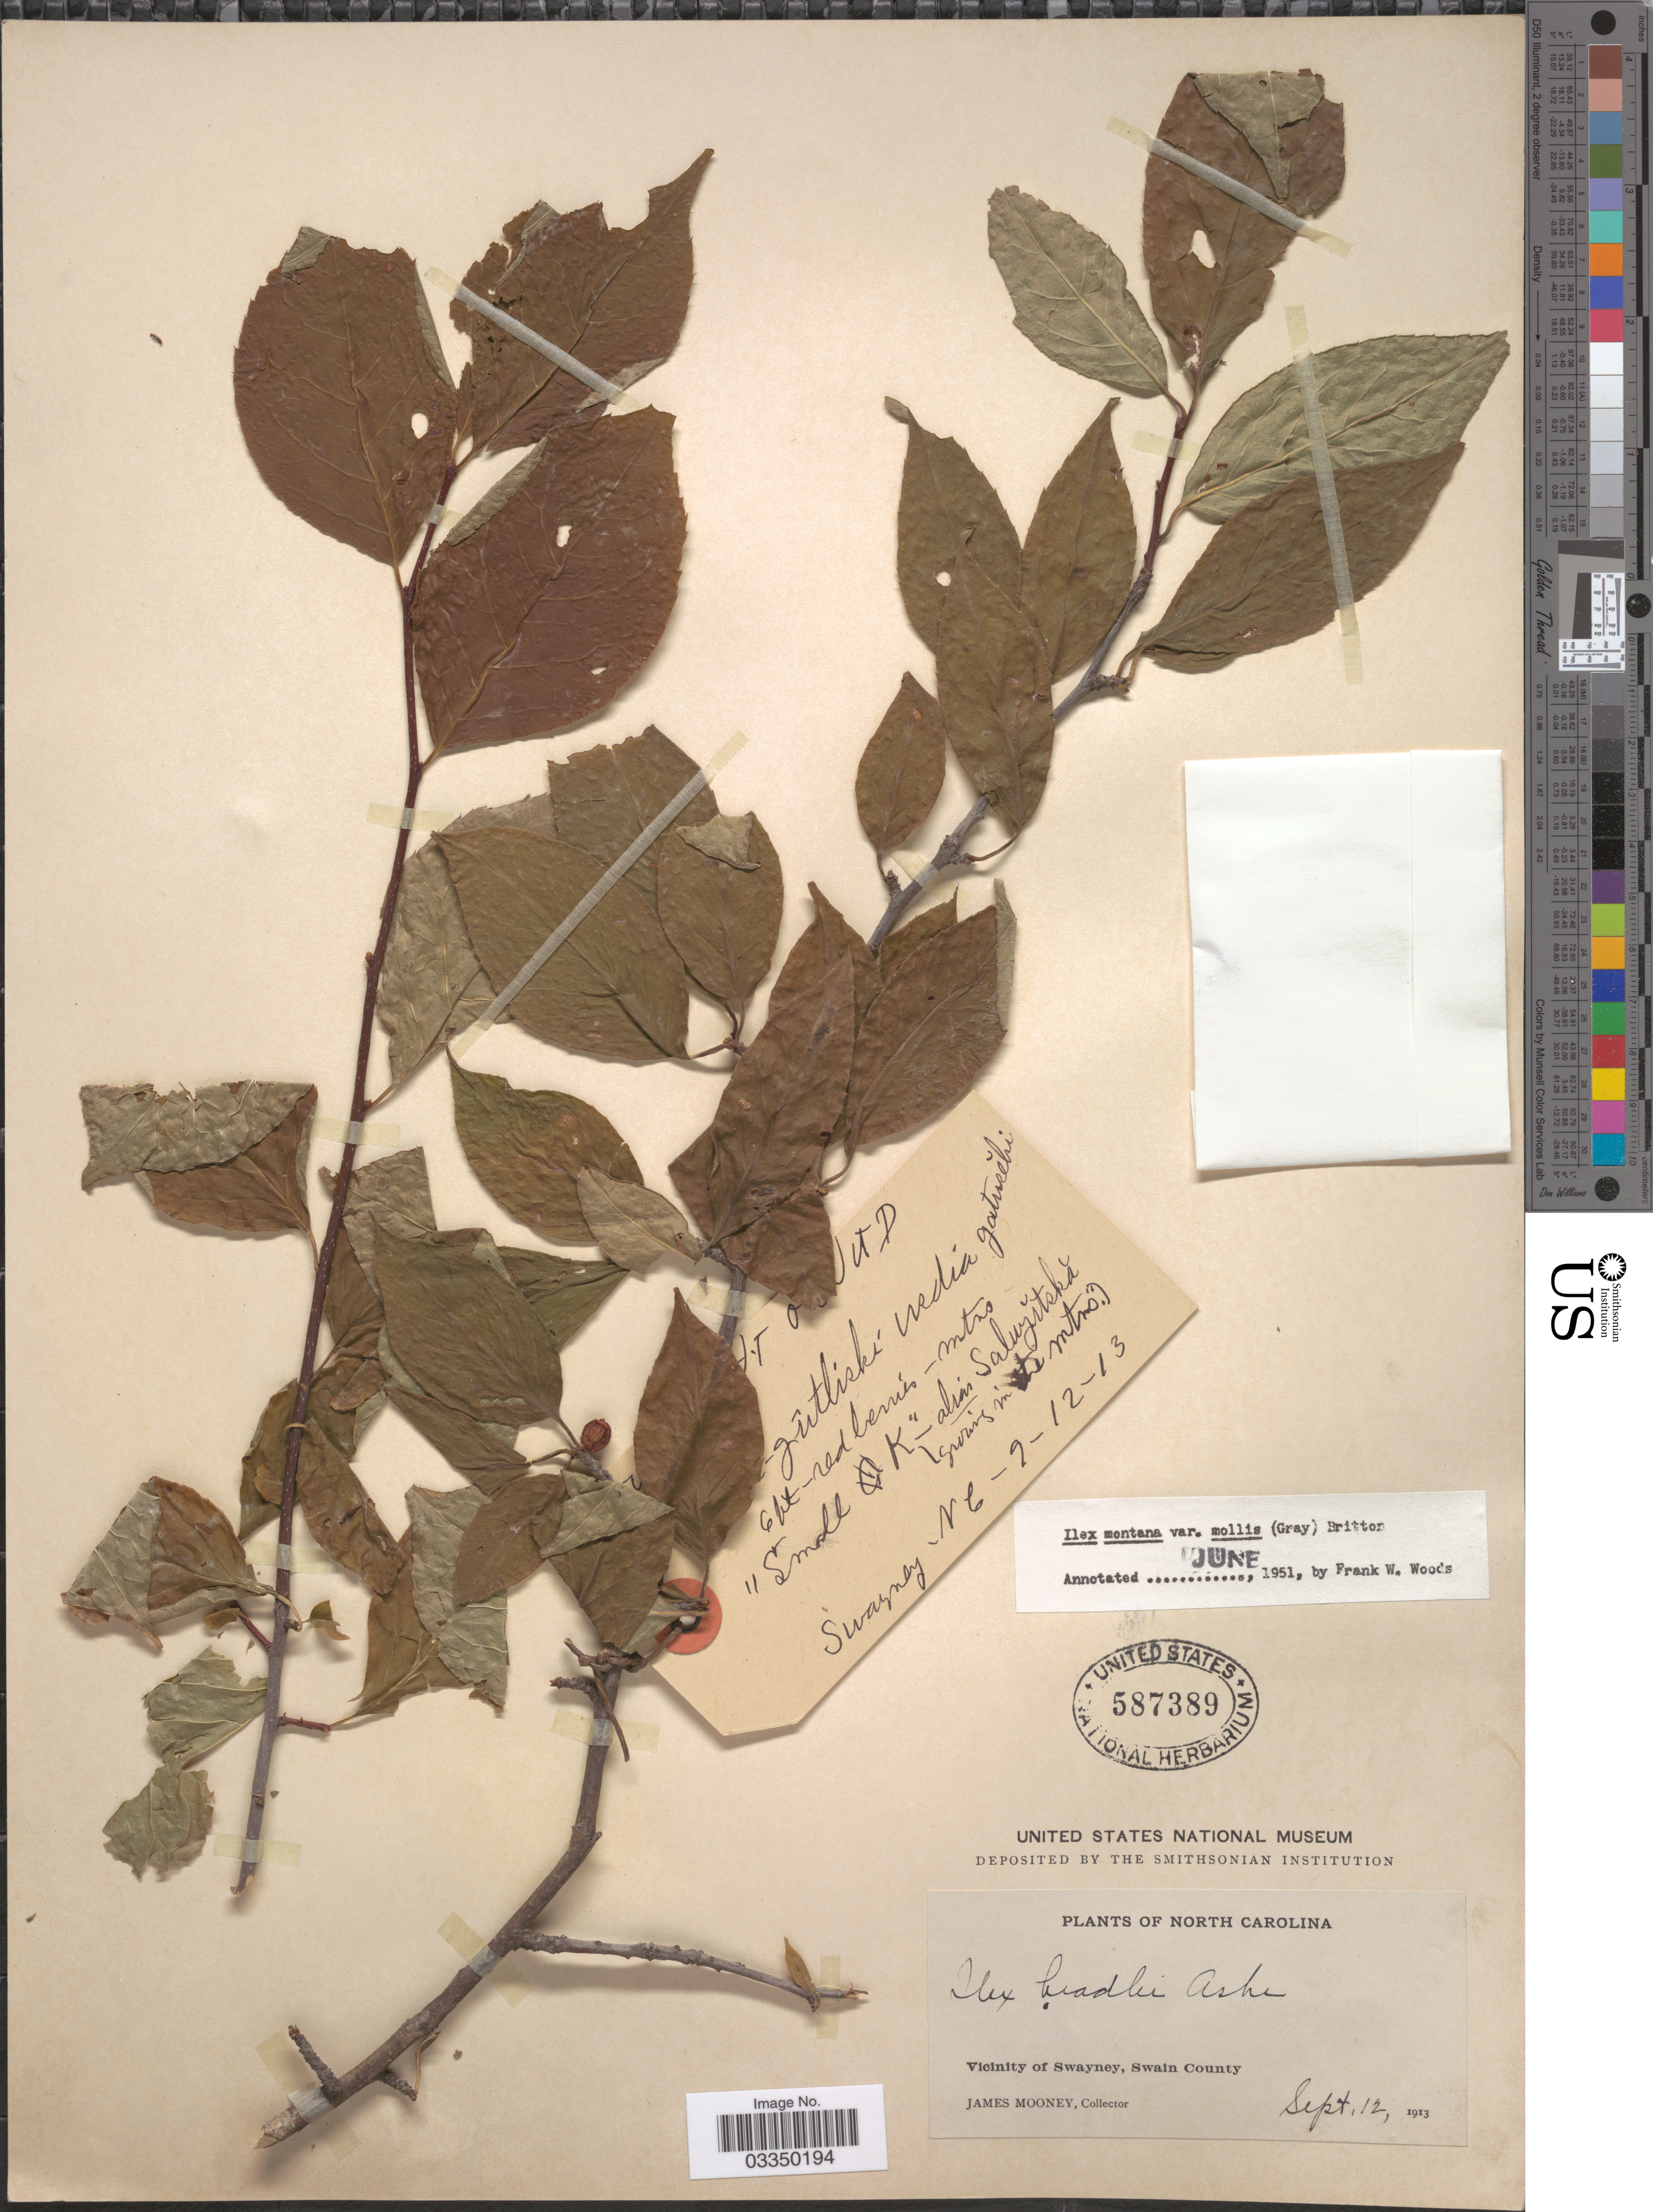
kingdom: Plantae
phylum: Tracheophyta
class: Magnoliopsida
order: Aquifoliales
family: Aquifoliaceae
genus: Ilex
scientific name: Ilex montana var. mollis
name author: (A. Gray) Britton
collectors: J. Mooney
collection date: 1913-09-12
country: United States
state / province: North Carolina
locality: Vicinity of Swayney, Swain County.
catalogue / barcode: US 587389